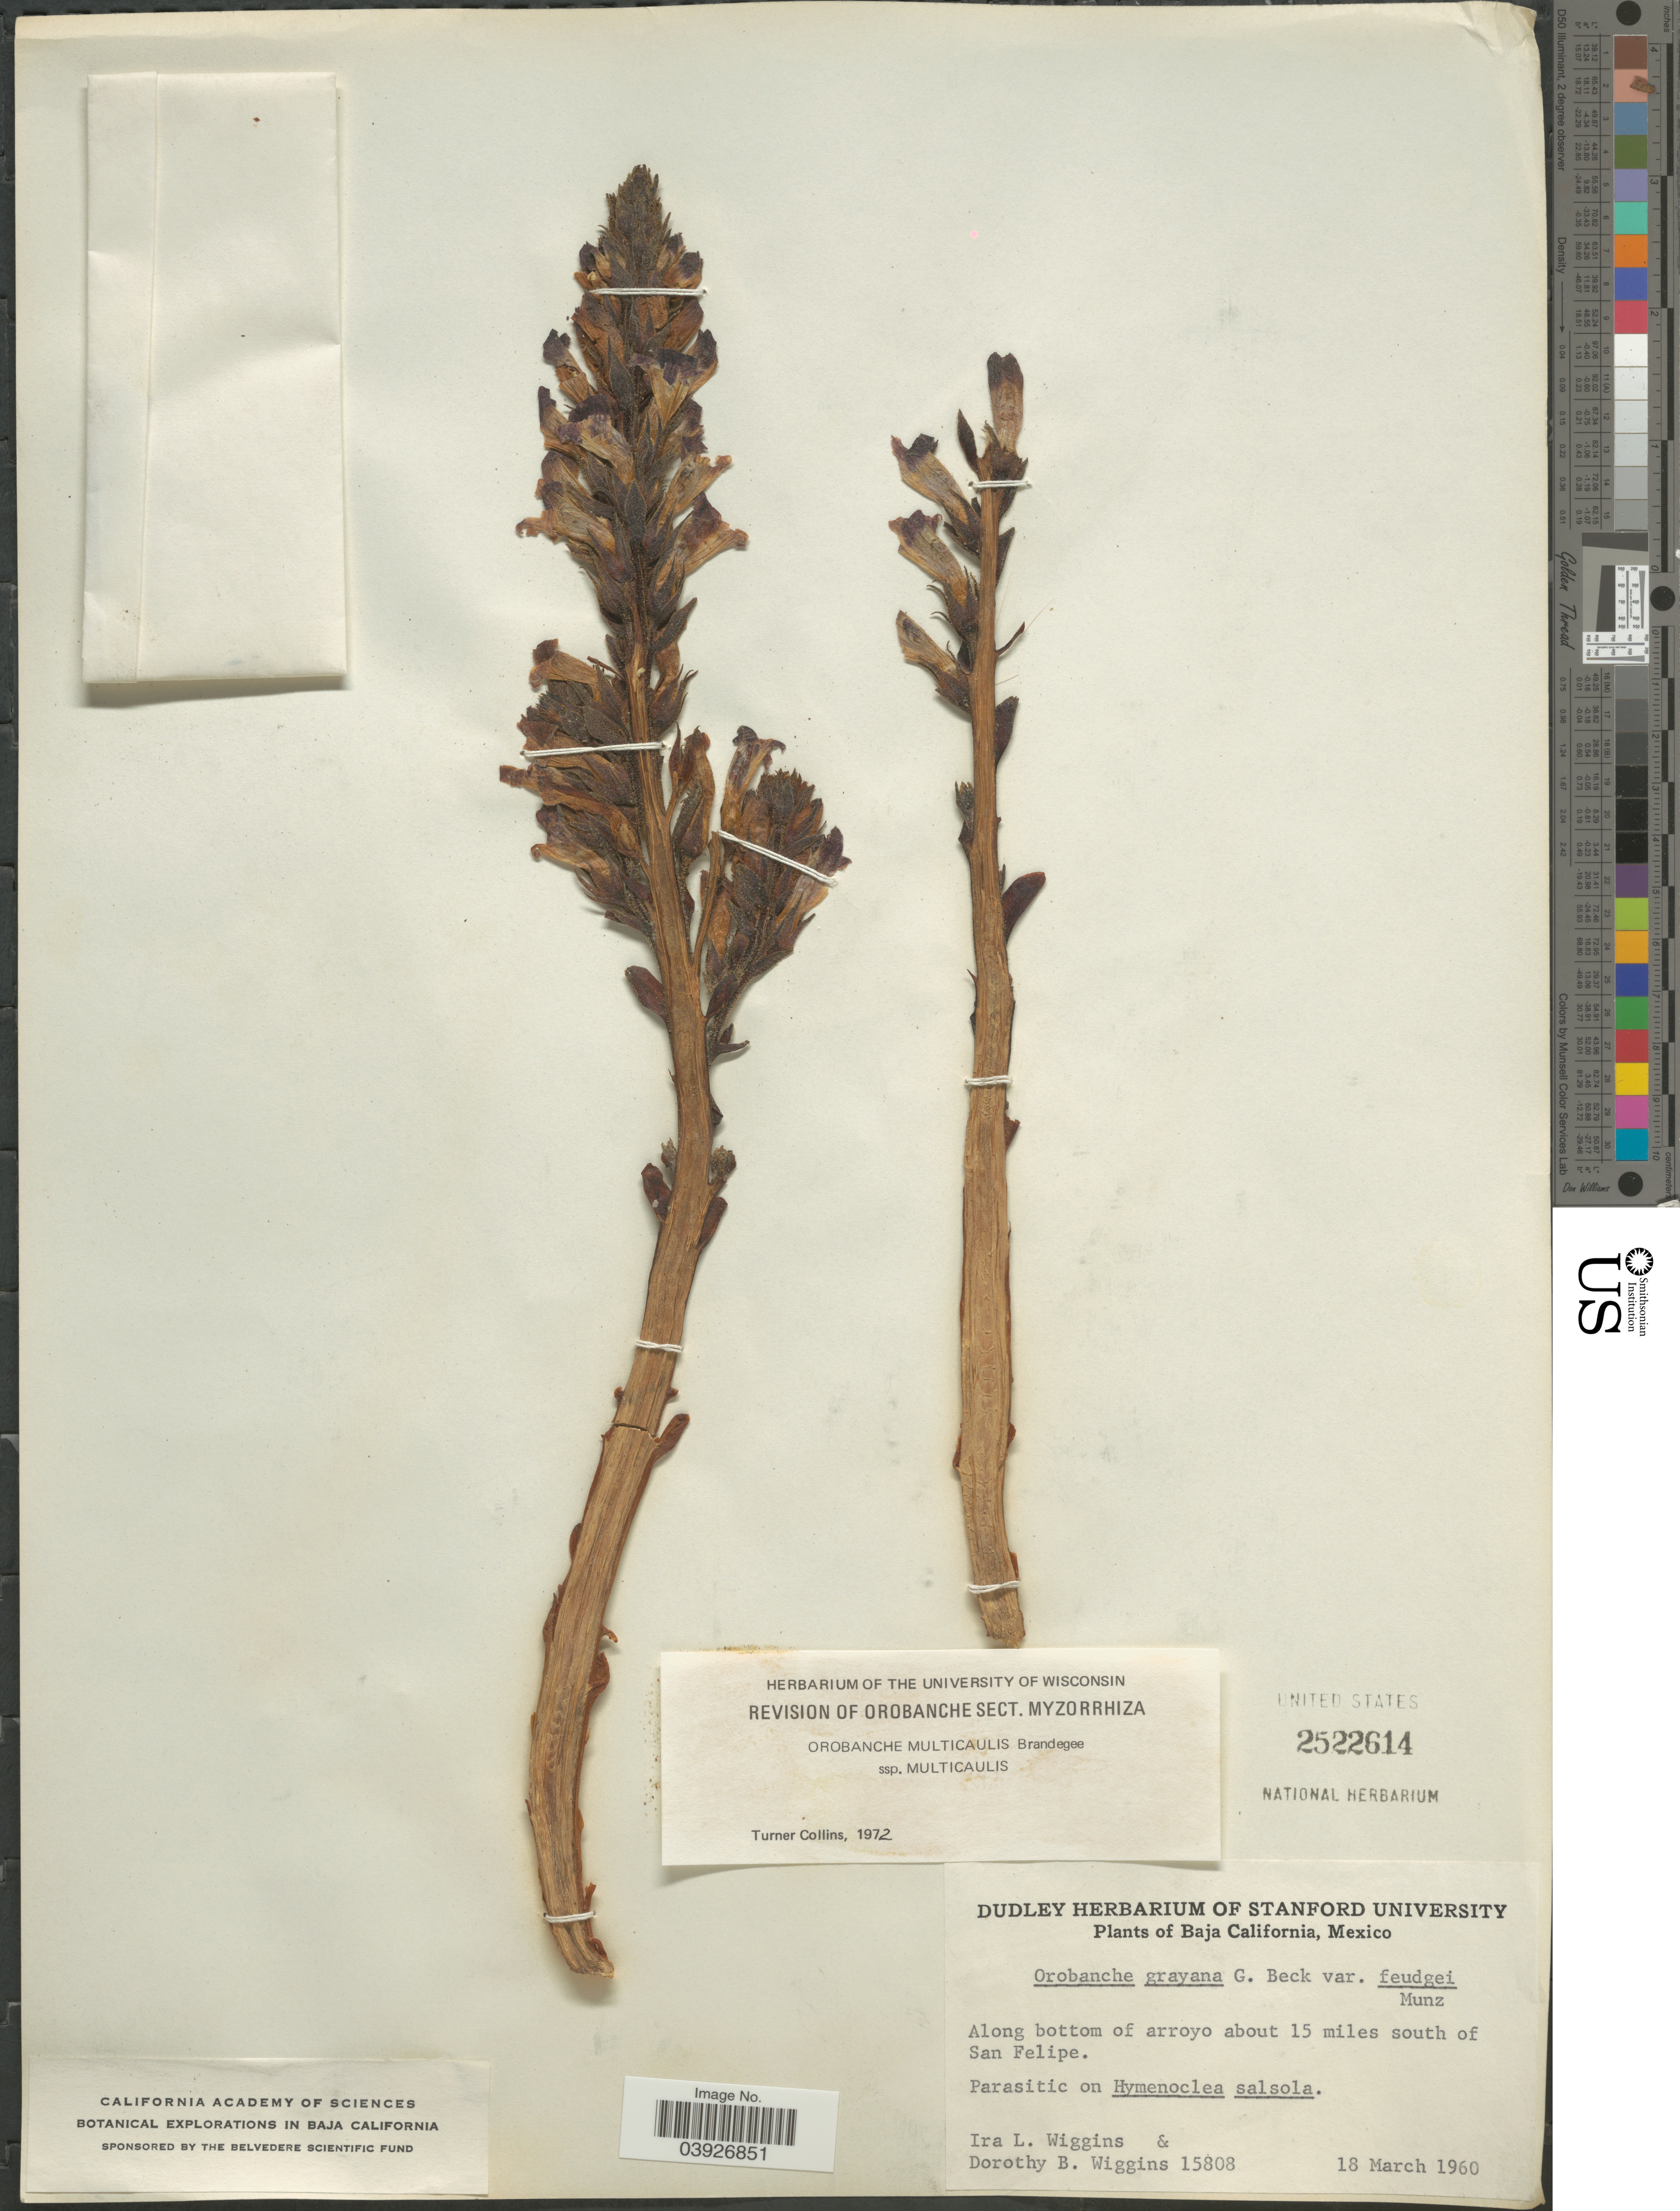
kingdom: Plantae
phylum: Tracheophyta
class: Magnoliopsida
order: Lamiales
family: Orobanchaceae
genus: Orobanche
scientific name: Orobanche multicaulis subsp. multicaulis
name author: Brandegee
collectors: I. L. Wiggins & D. B. Wiggins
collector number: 15808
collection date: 1960-03-18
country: Mexico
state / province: Baja California Norte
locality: Along bottom of arroyo about 15 miles south of San Felipe.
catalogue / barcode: US 2522614